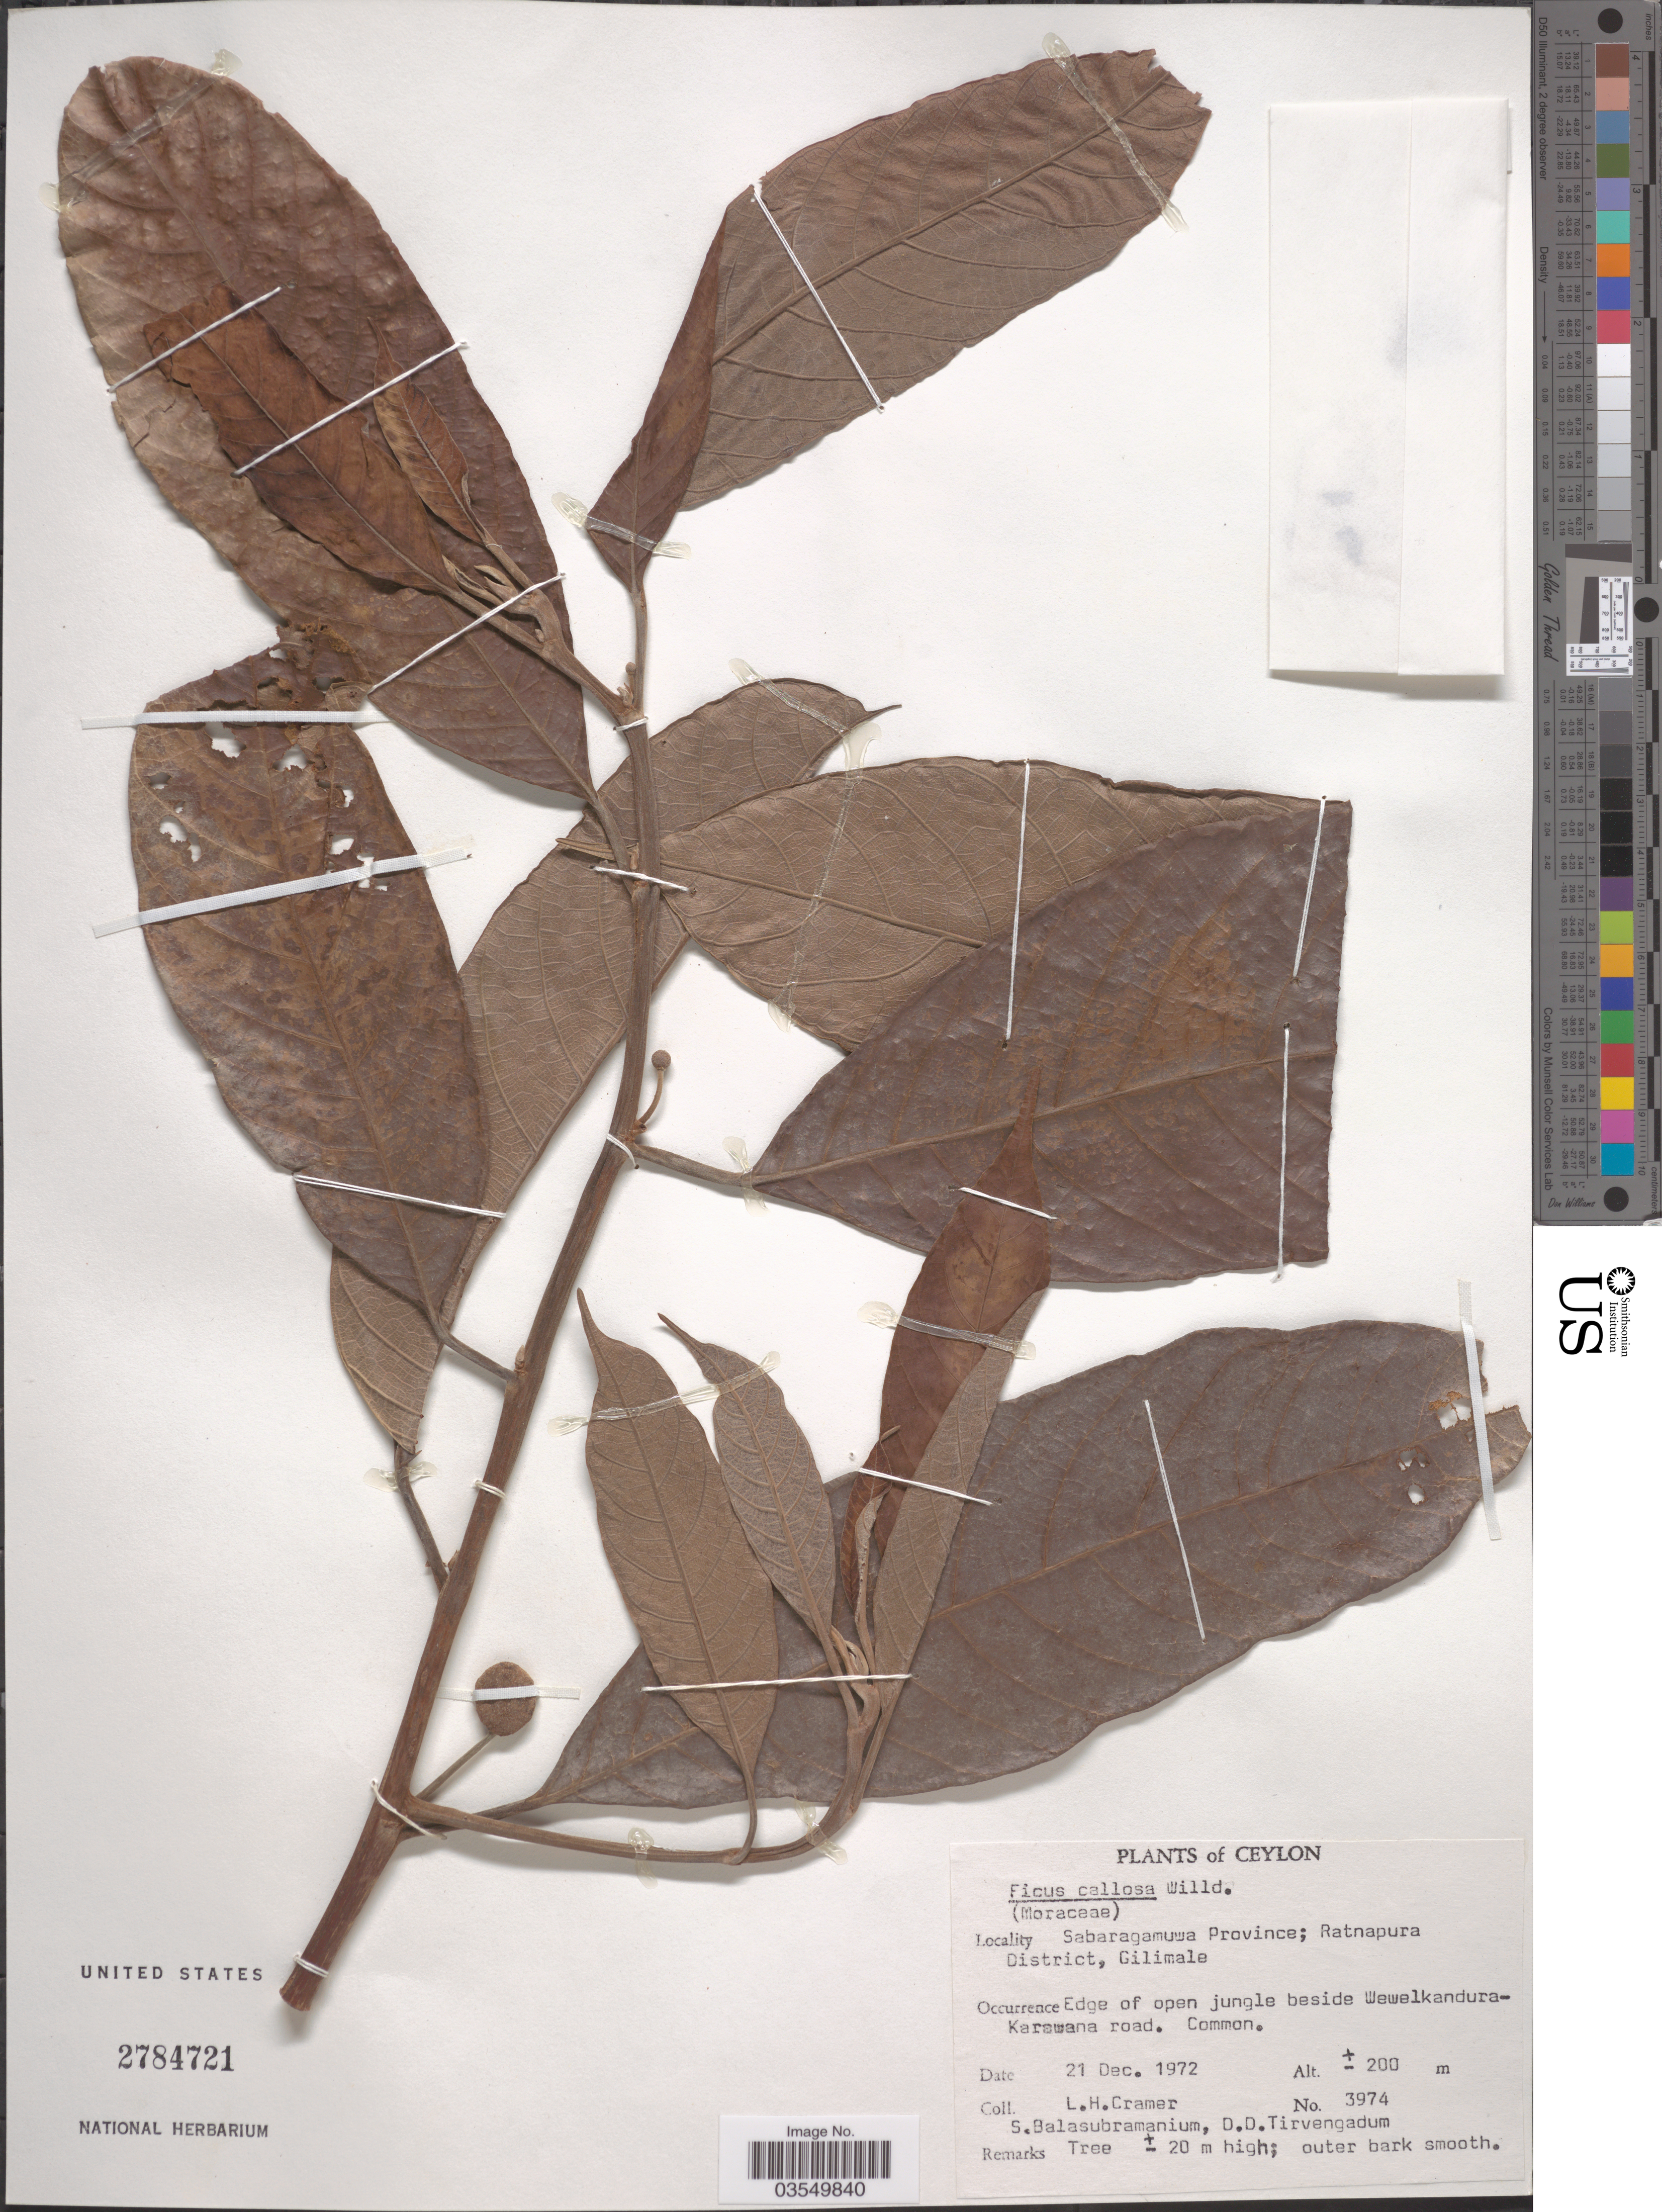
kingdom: Plantae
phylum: Tracheophyta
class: Magnoliopsida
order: Rosales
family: Moraceae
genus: Ficus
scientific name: Ficus callosa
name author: Willd.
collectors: L. H. Cramer, S. Balasubramanium & D. Tirvengadum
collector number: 3974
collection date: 1972-12-21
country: Sri Lanka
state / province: Sabaragamuwa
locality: Ceylon. Ratnapura District, Gilimale. Edge of open jungle beside Wewelkandura-Karawana road.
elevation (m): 200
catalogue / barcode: US 2784721